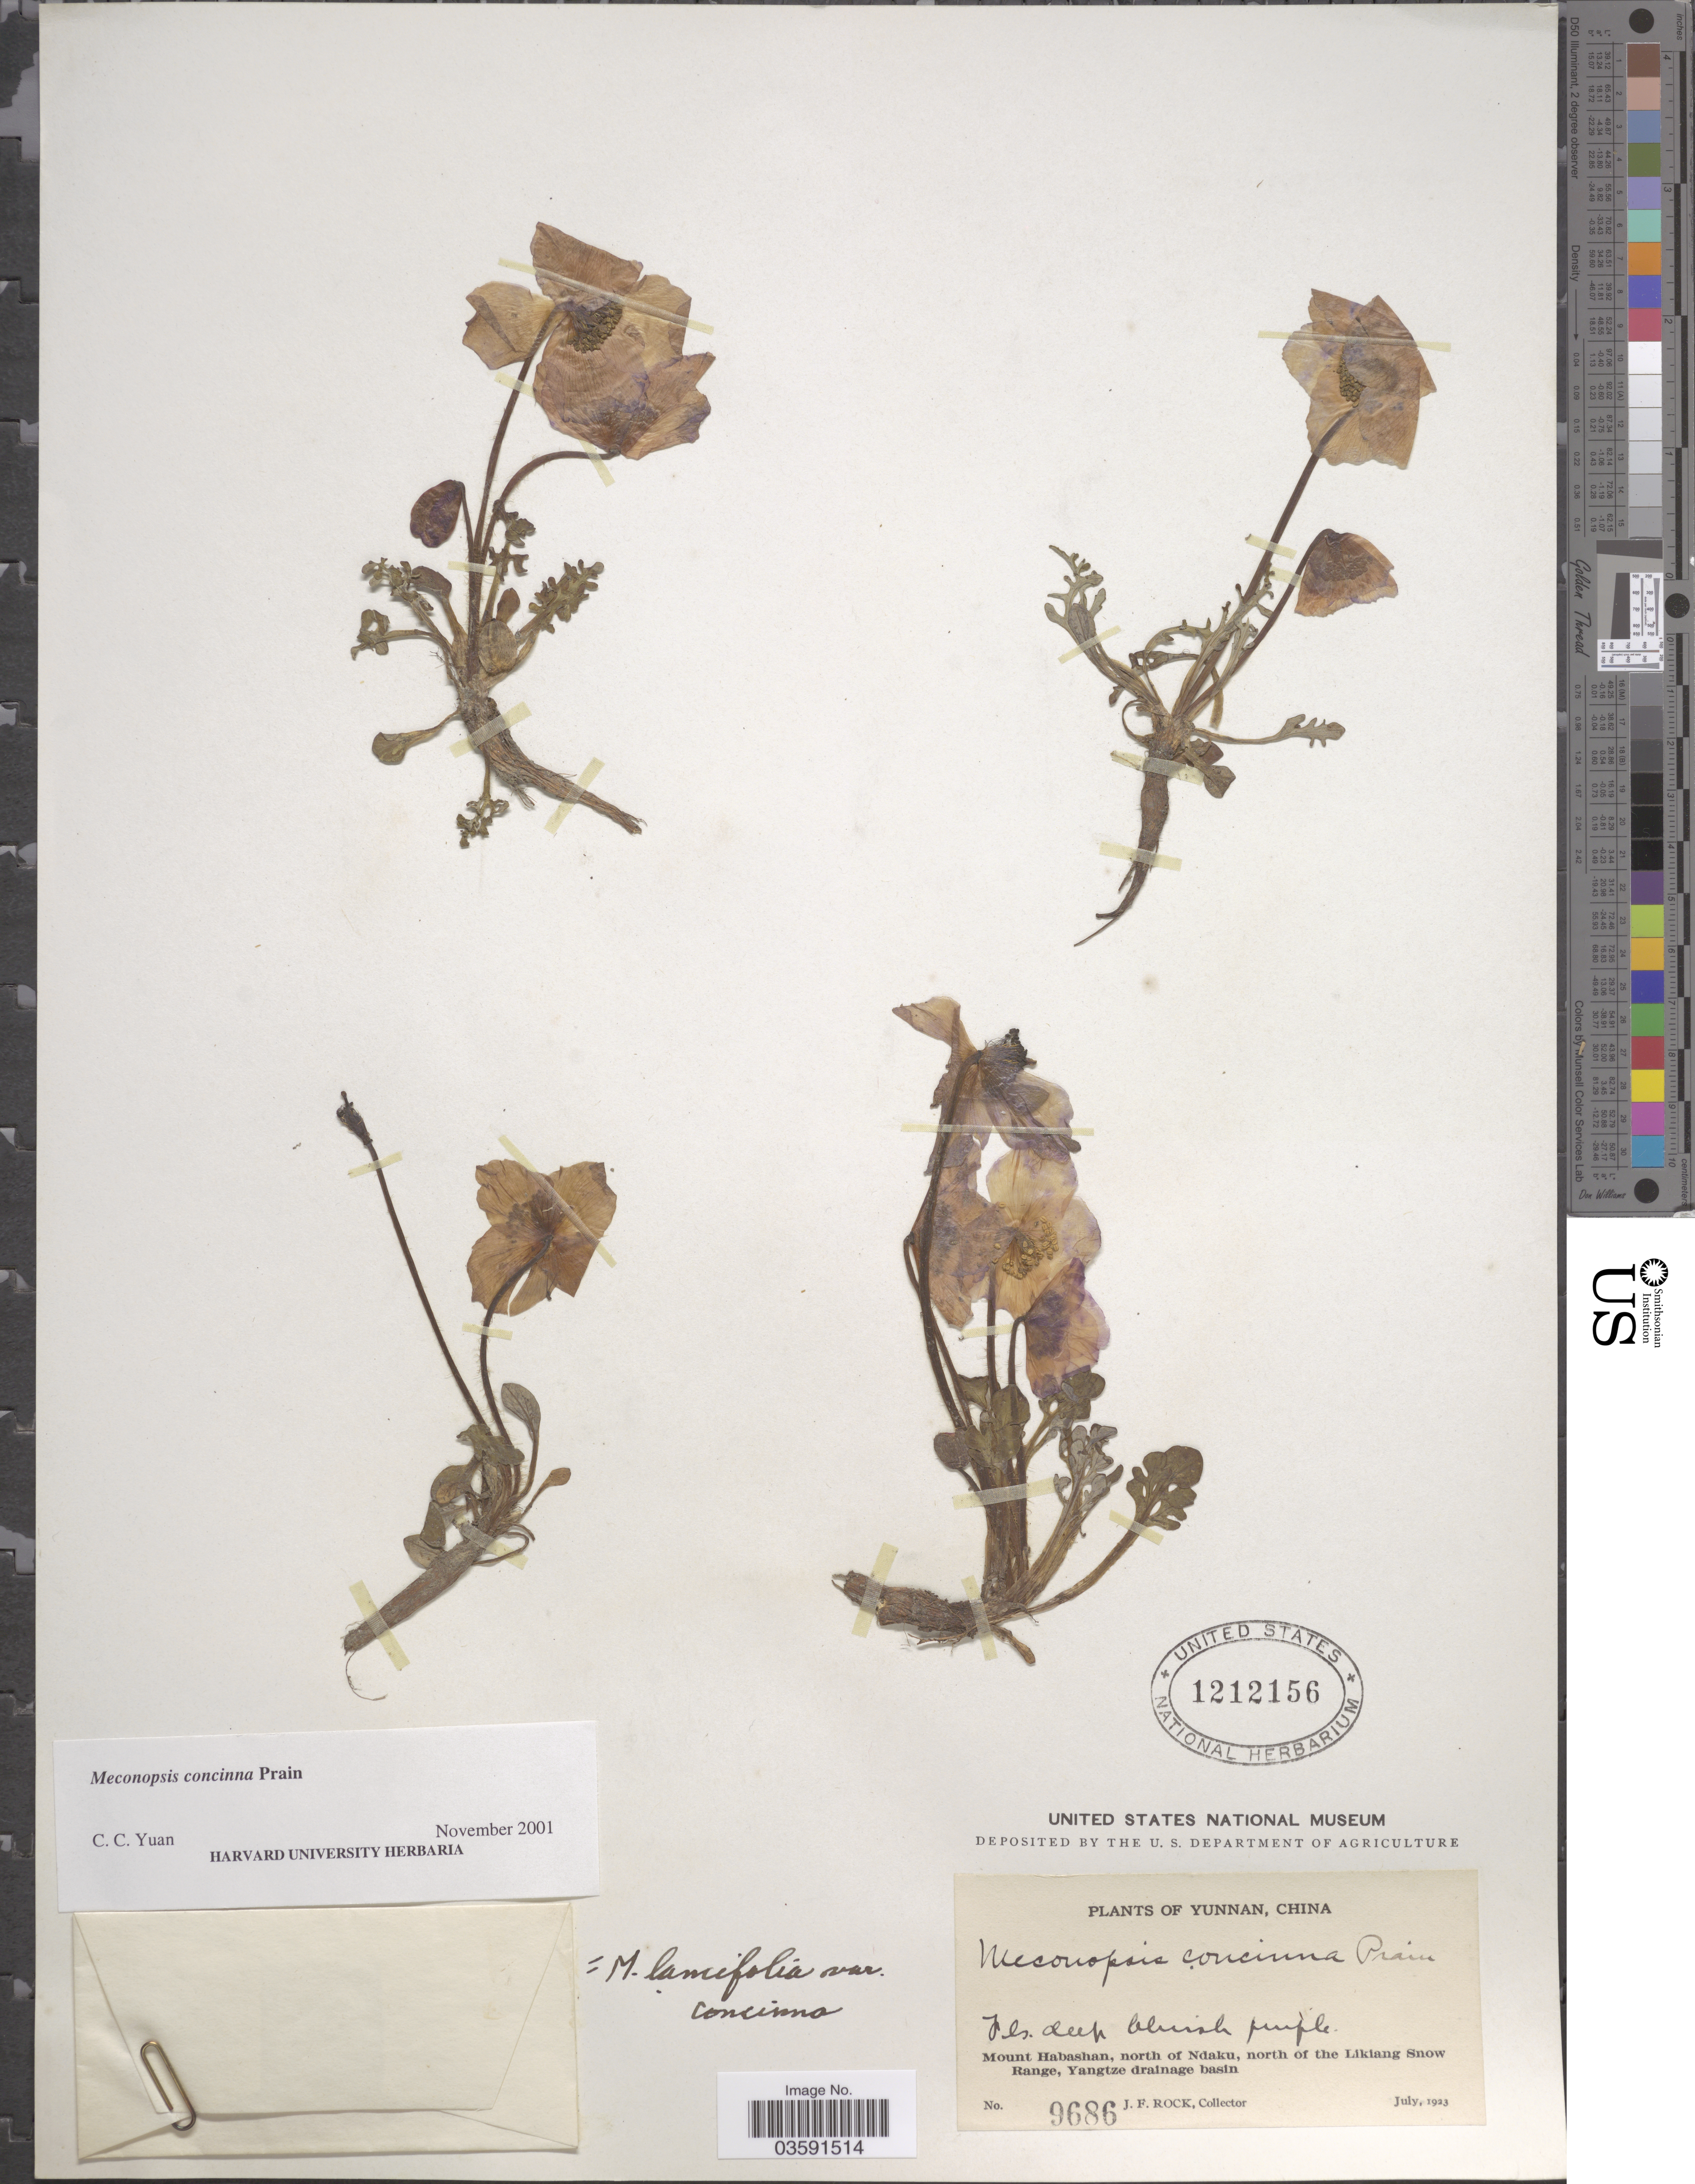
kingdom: Plantae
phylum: Tracheophyta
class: Magnoliopsida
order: Ranunculales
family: Papaveraceae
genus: Meconopsis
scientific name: Meconopsis concinna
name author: Prain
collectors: J. Rock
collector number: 9686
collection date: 1923-07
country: China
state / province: Yunnan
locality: Mount Habashan, north of Ndaku, north of the Likiang Snow Range, Yangtze drainage basin.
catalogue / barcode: US 1212156